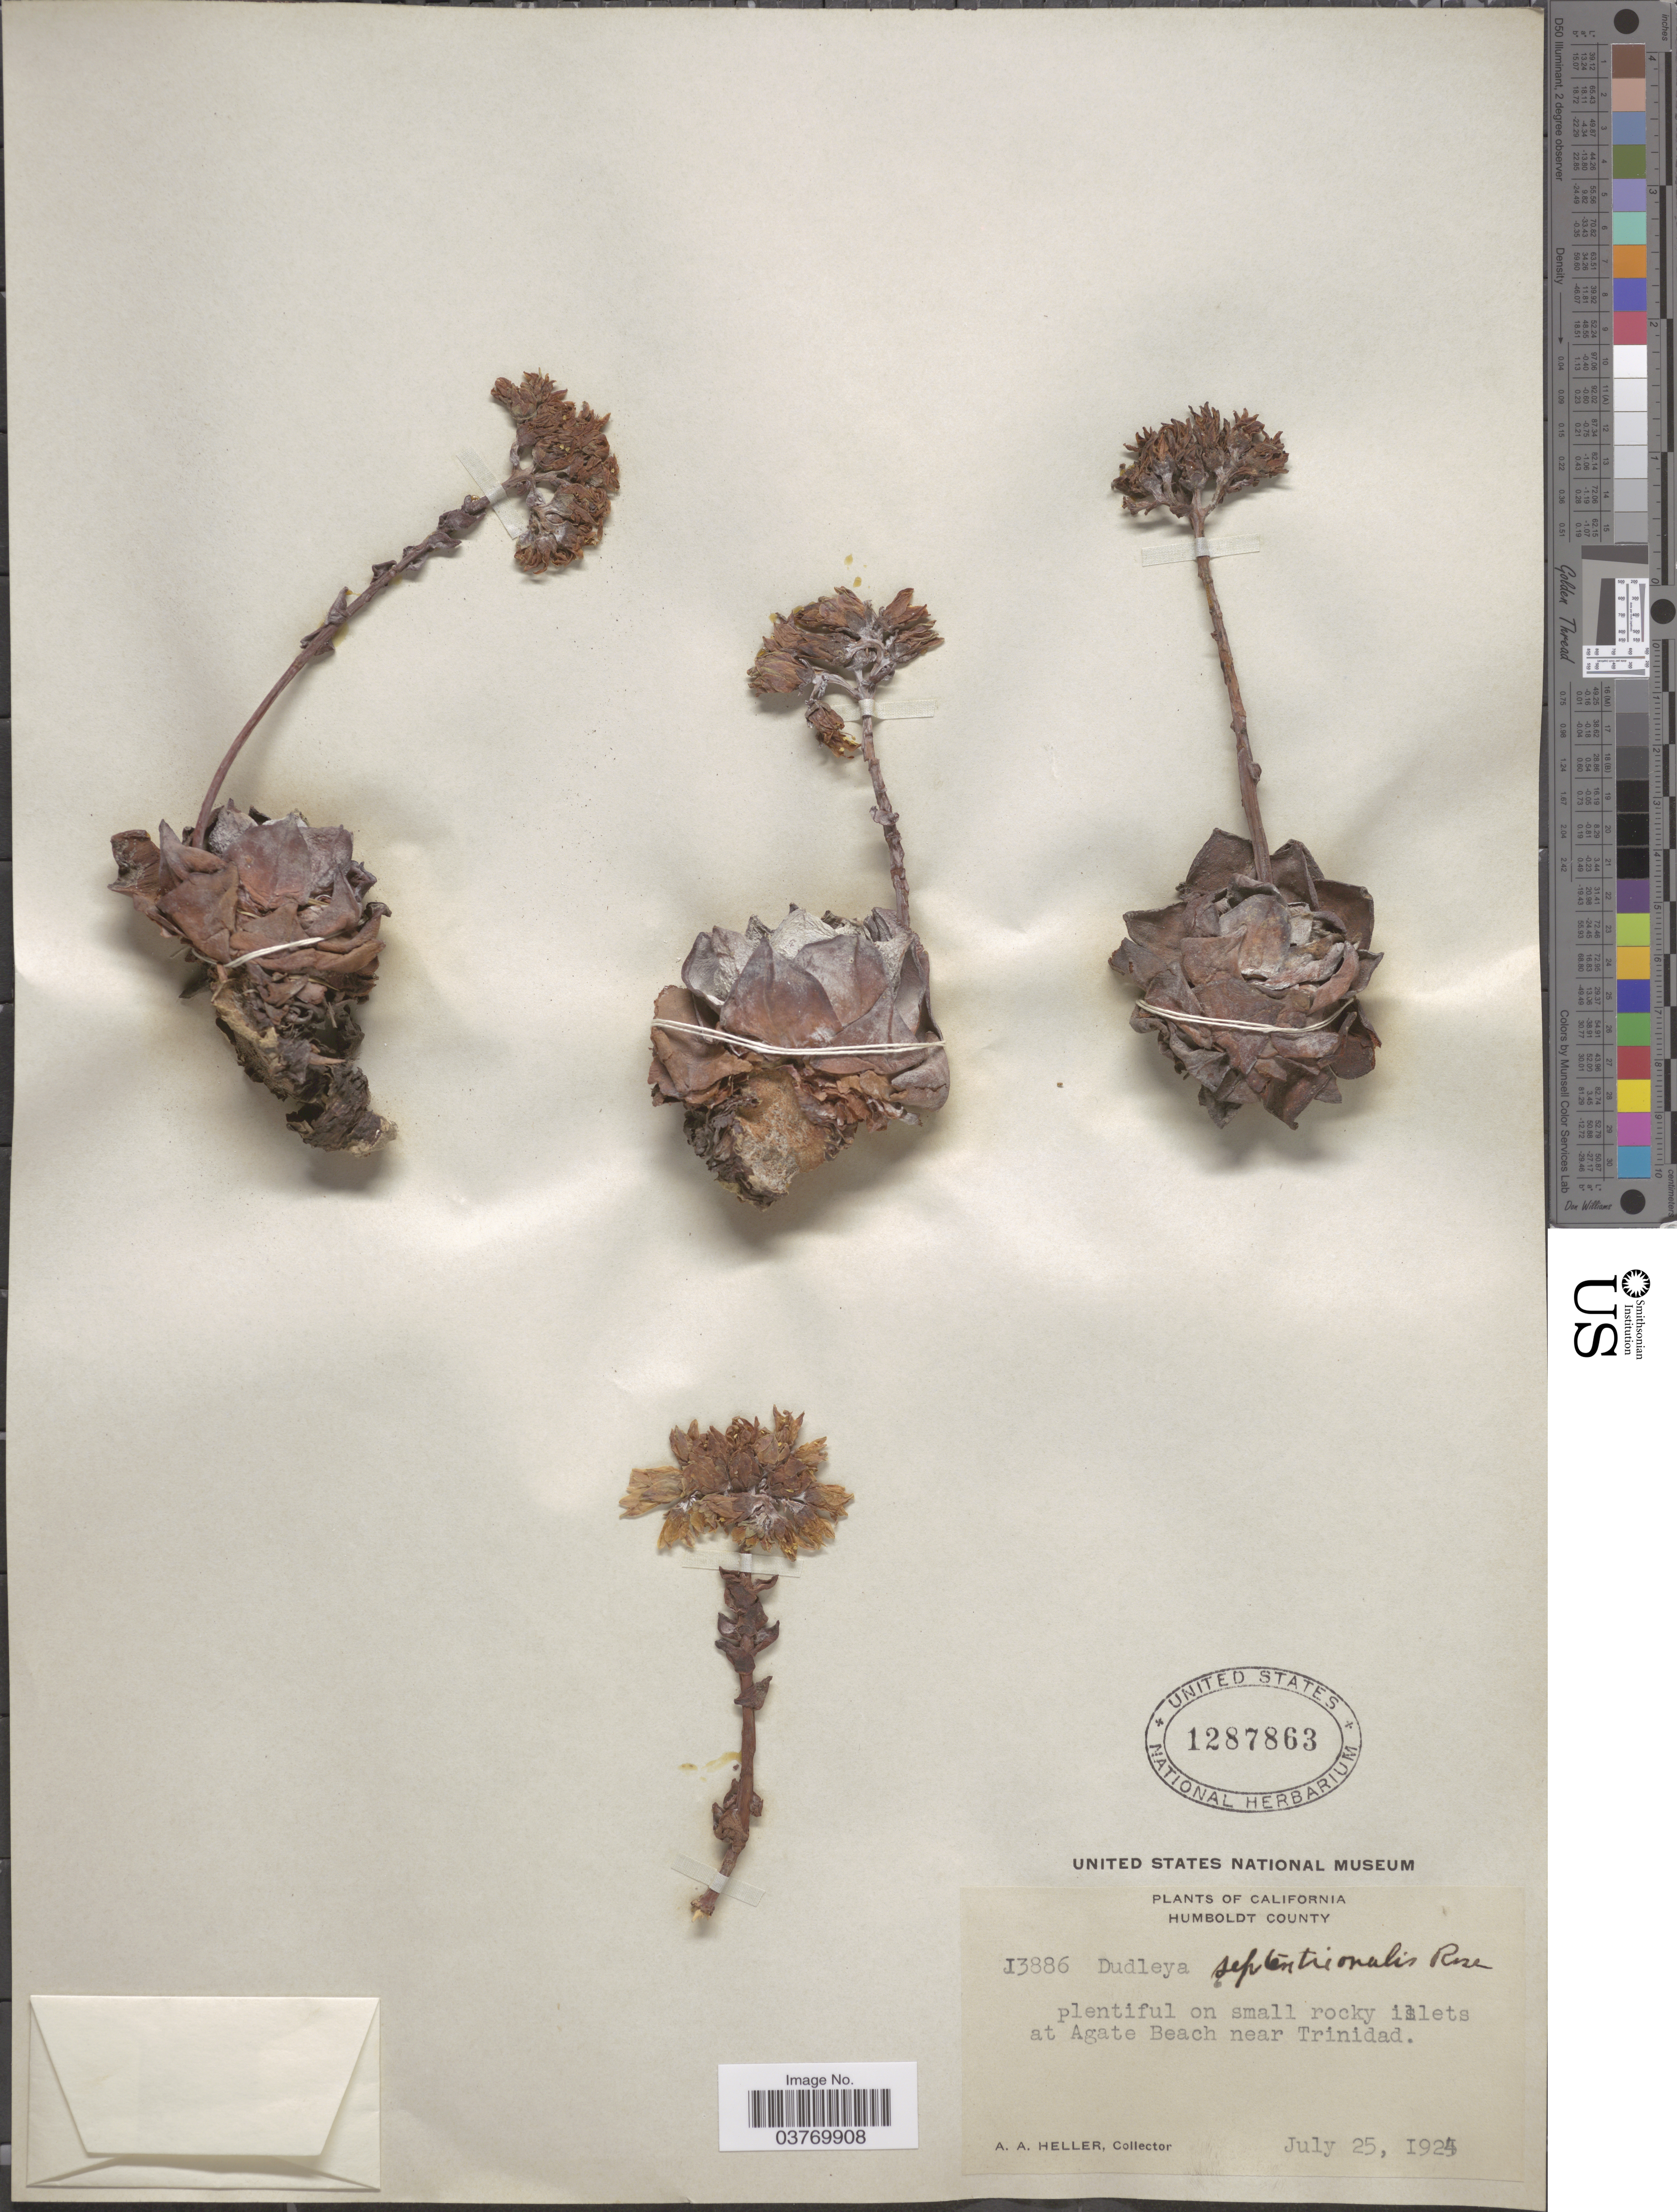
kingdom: Plantae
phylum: Tracheophyta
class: Magnoliopsida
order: Saxifragales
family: Crassulaceae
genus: Dudleya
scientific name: Dudleya septentrionalis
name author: Rose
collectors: A. A. Heller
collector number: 13886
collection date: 1924-07-25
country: United States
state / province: California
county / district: Humboldt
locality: Humboldt County. Plentiful on small rocky islets at Agate Beach near Trinidad.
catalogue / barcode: US 1287863